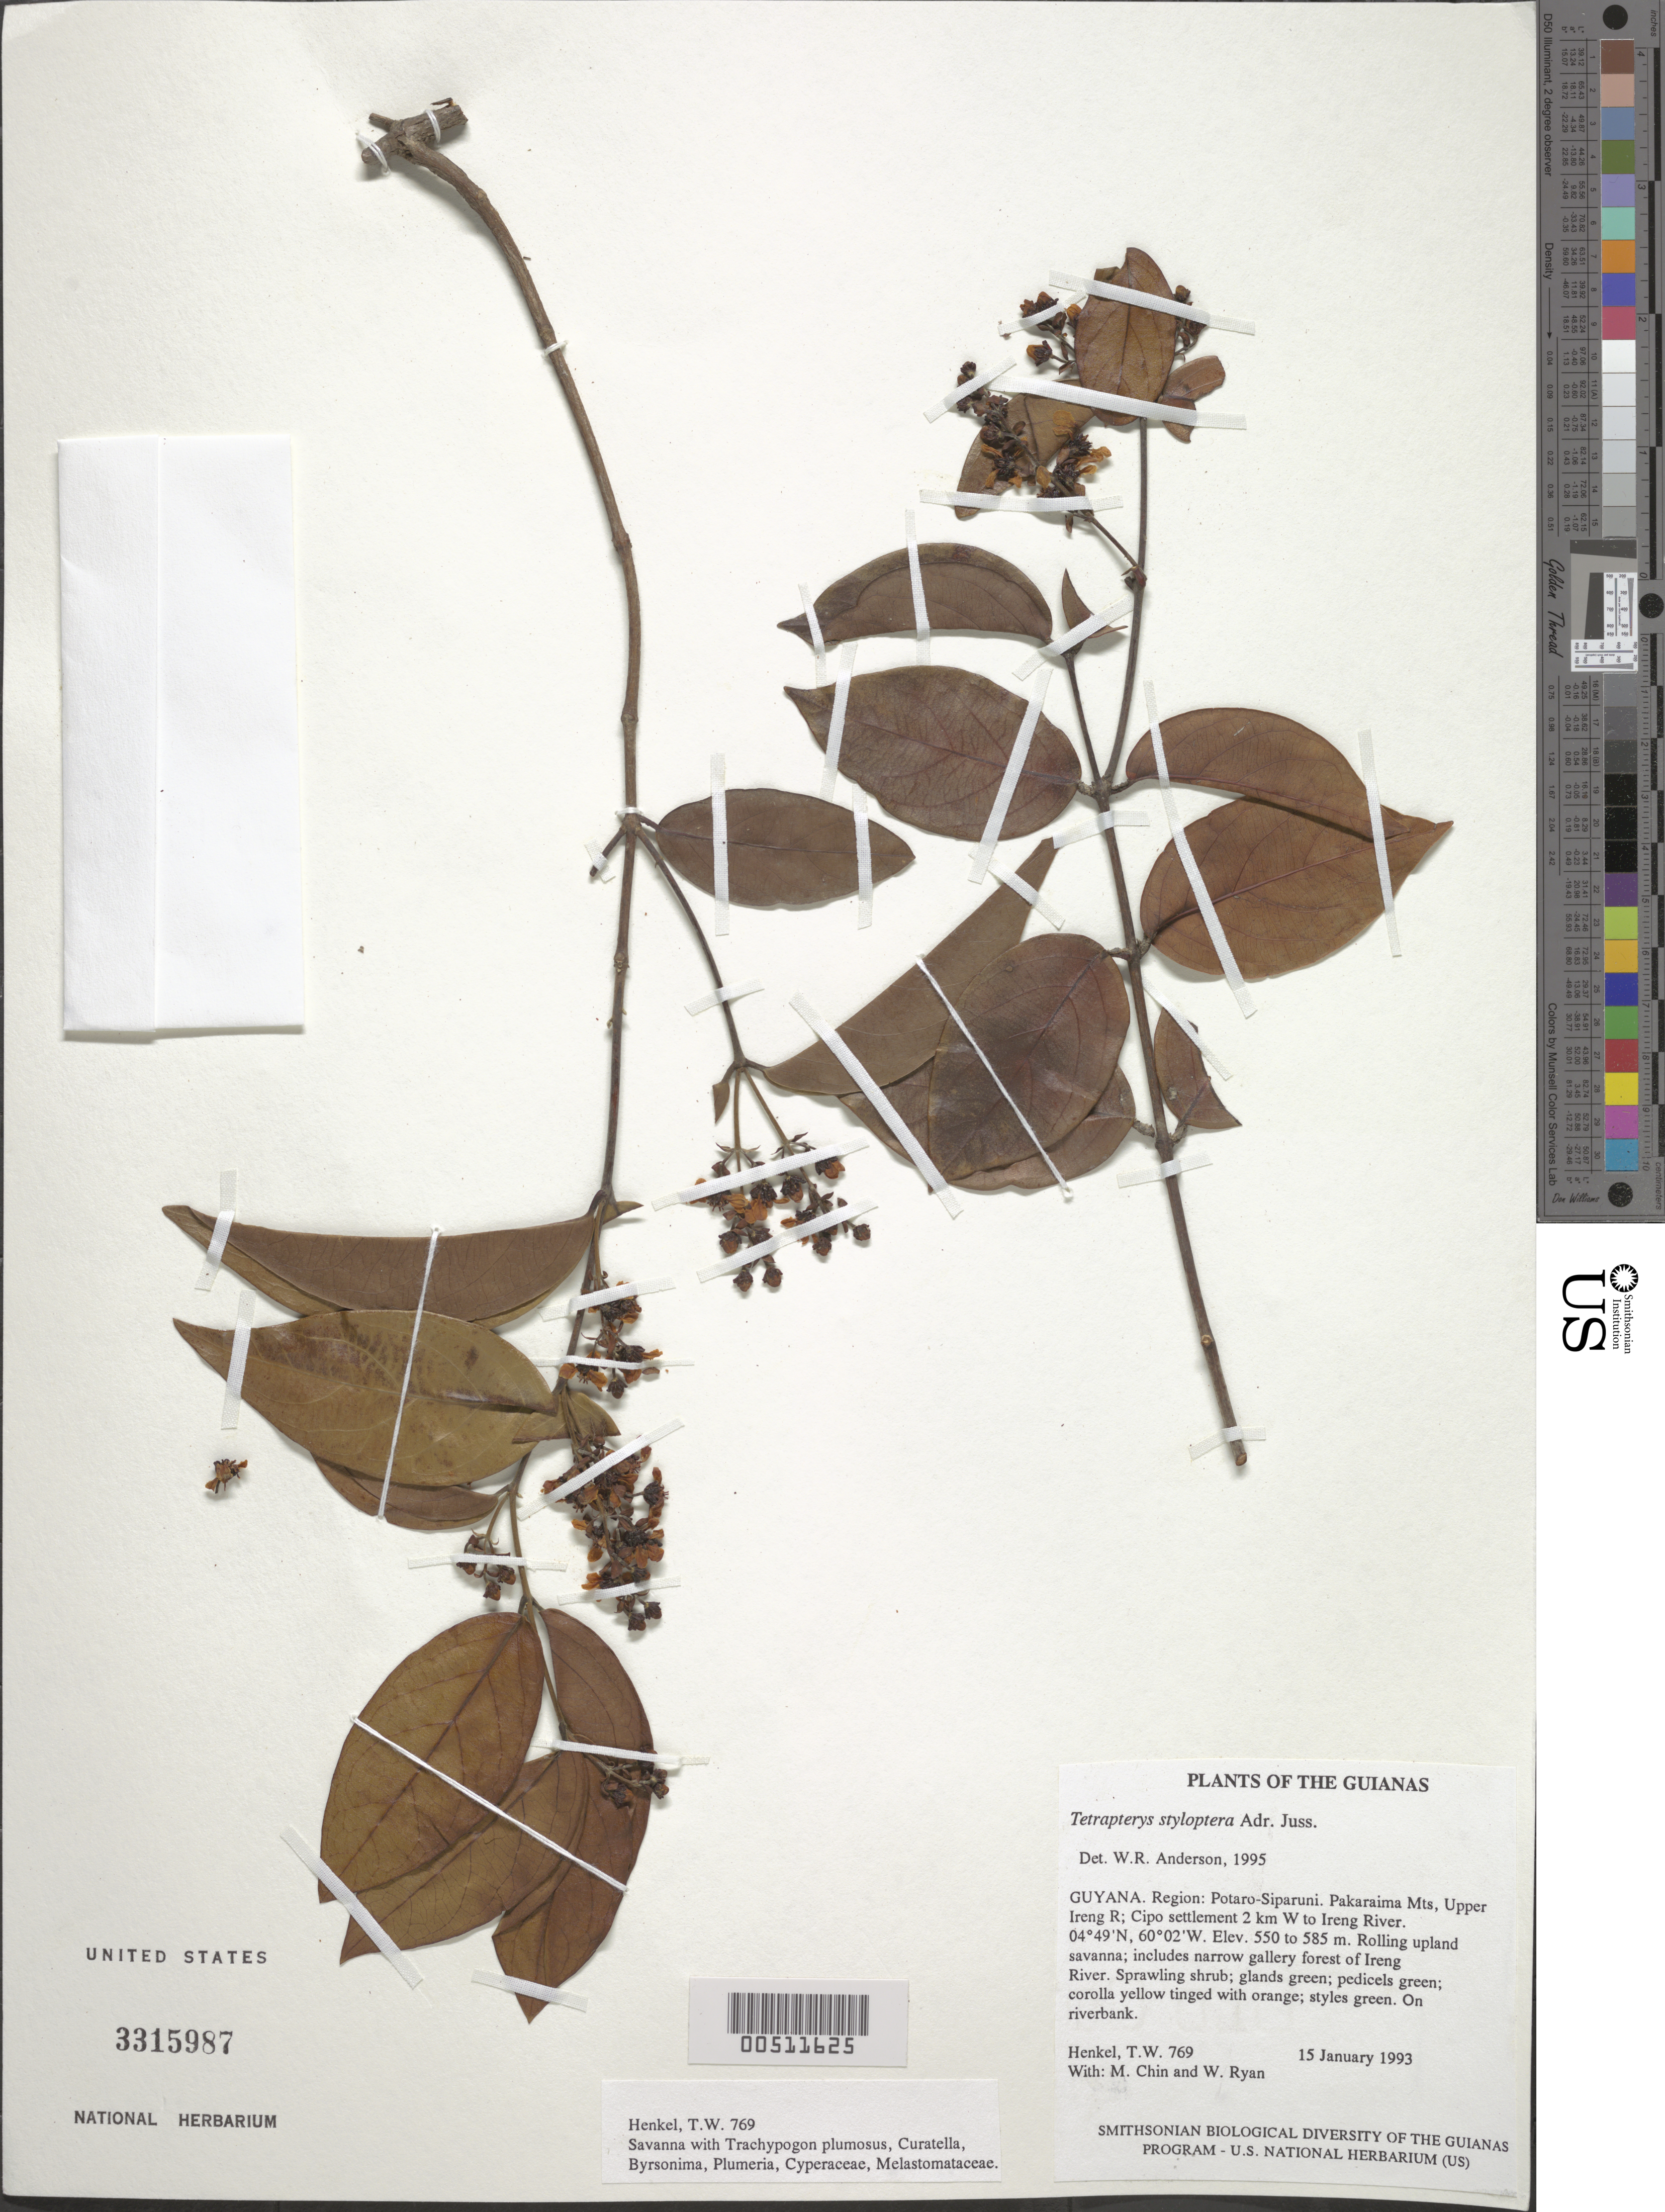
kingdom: Plantae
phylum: Tracheophyta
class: Magnoliopsida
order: Malpighiales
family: Malpighiaceae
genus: Glicophyllum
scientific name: Glicophyllum stylopterum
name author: (A. Juss.) R.F. Almeida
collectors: T. Henkel, M. Chin & W. Ryan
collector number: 769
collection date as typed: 15 January 1993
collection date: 1993-01-15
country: Guyana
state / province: Potaro-Siparuni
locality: Pakaraima Mts, Upper Ireng R; Cipo settlement 2 km W to Ireng River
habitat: Rolling upland savanna; includes narrow gallery forest of Ireng River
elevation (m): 550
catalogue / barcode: US 3315987